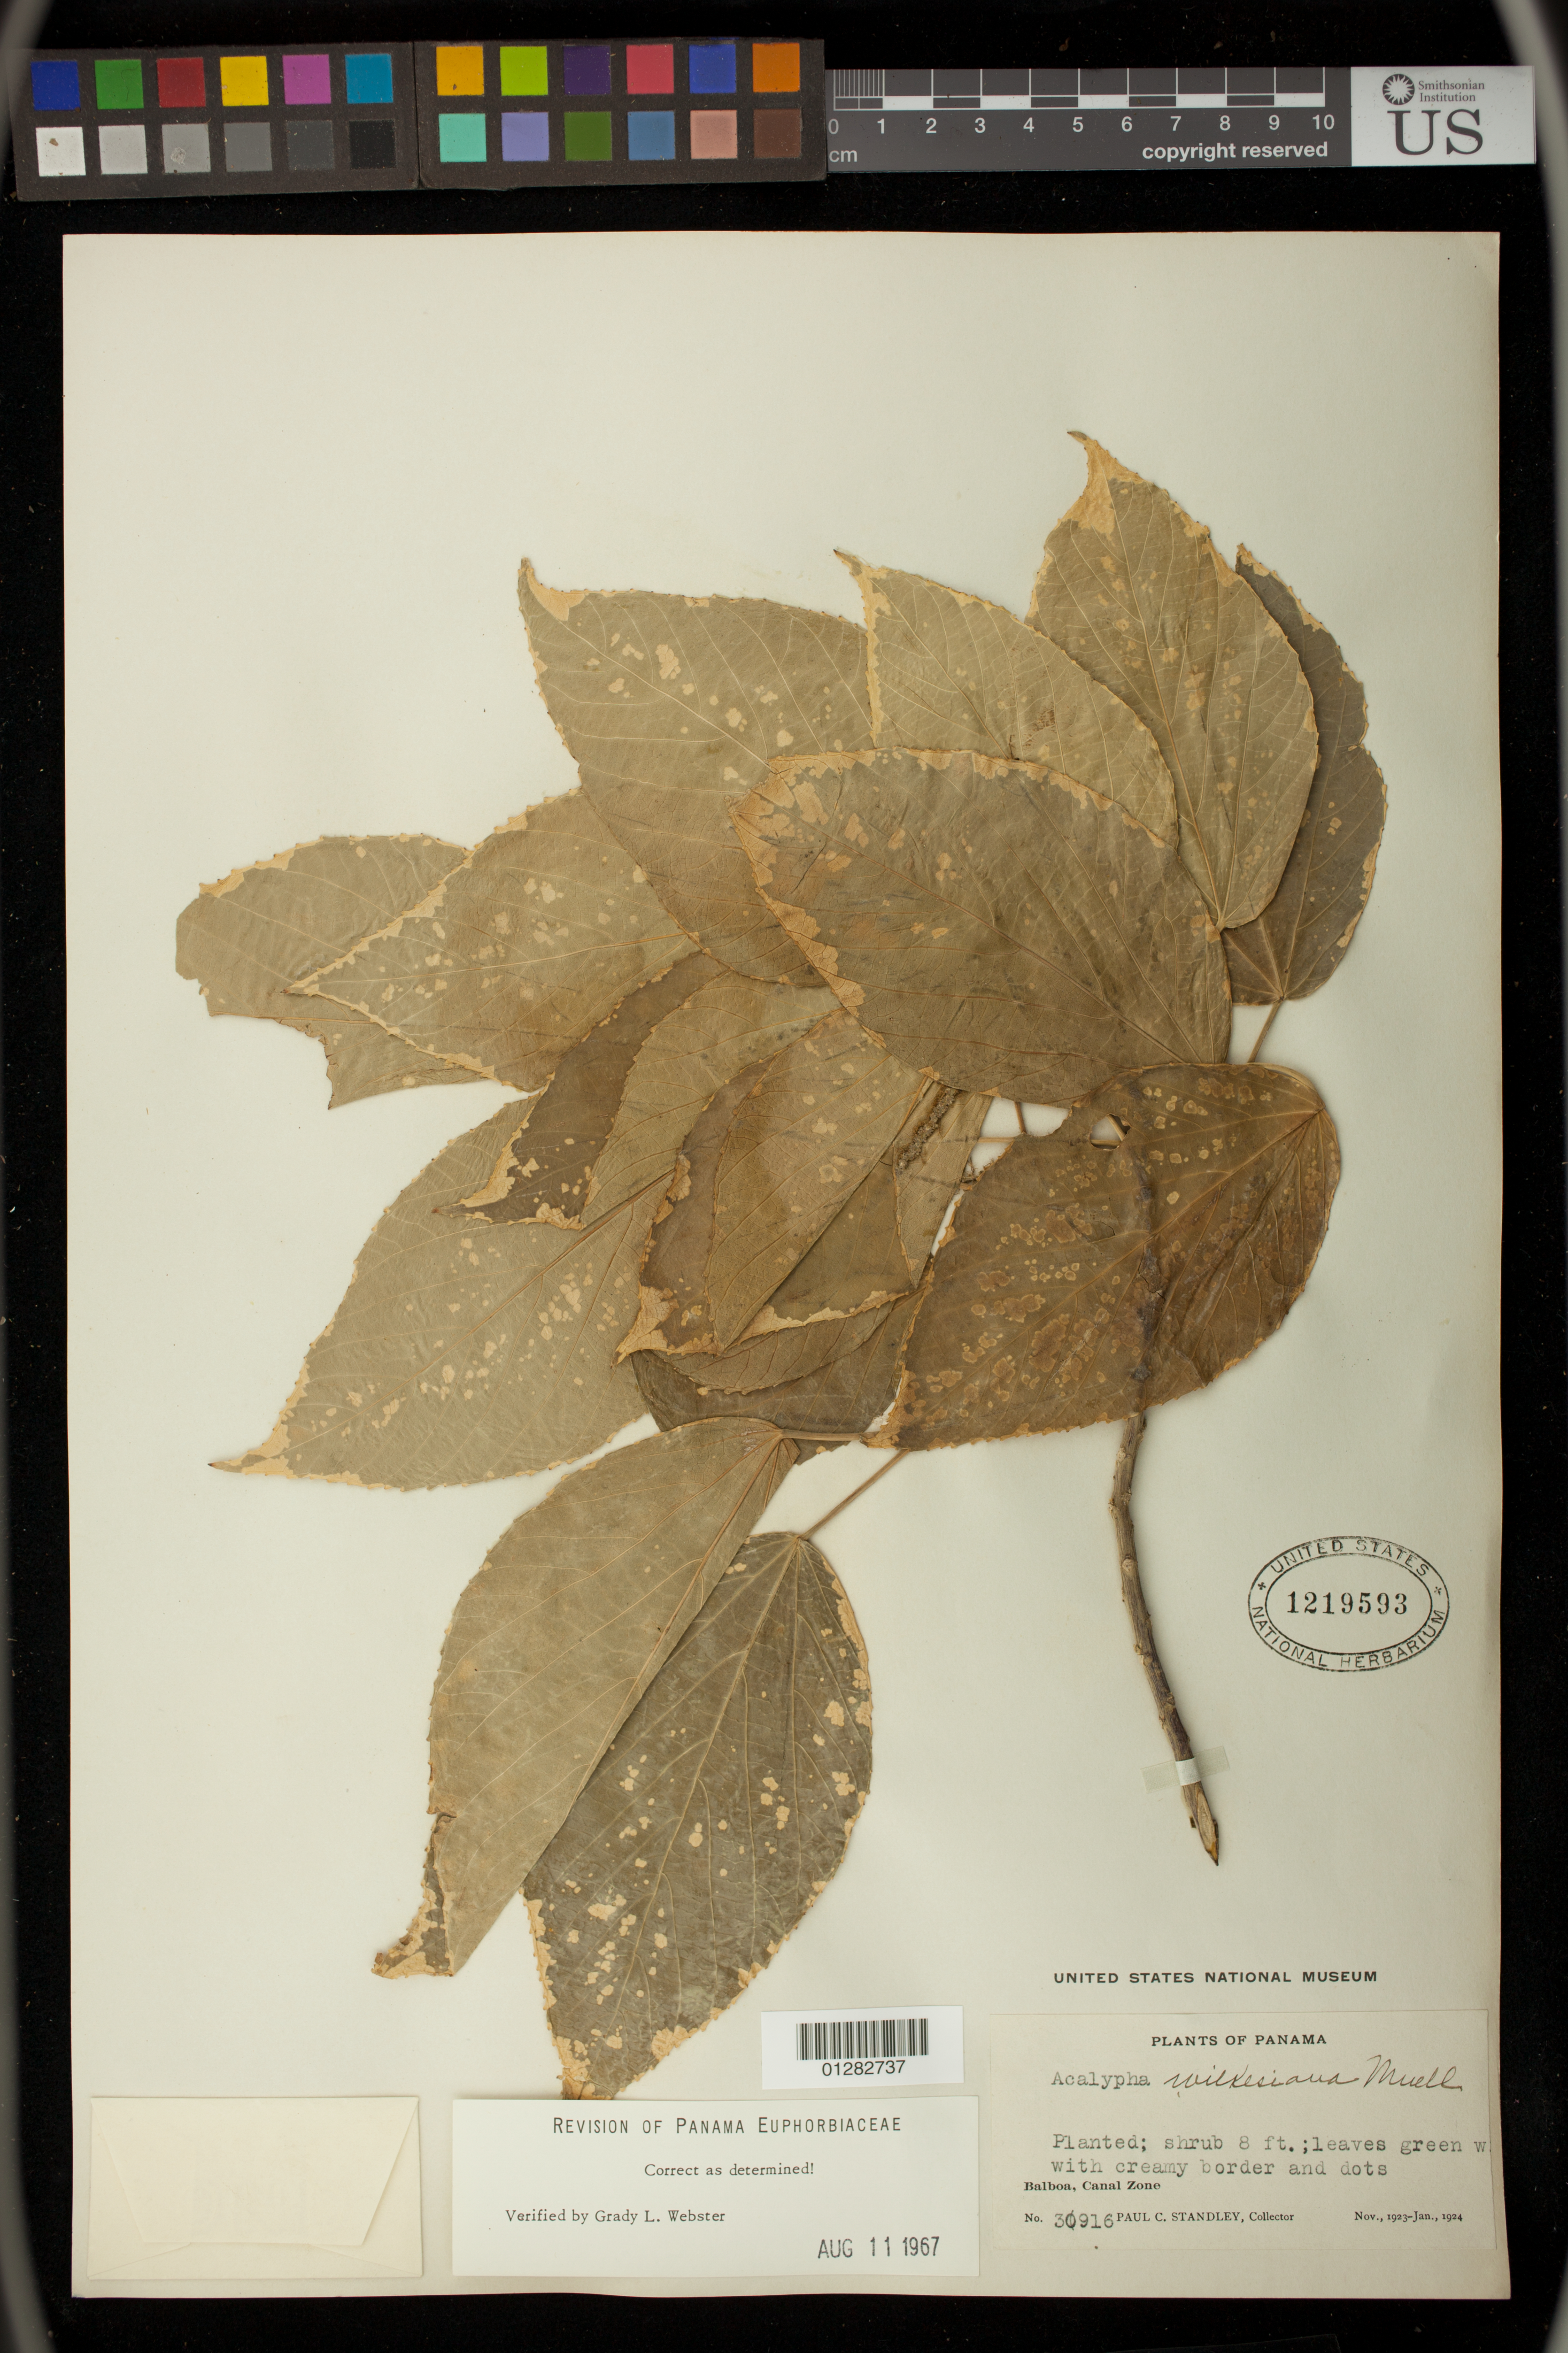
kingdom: Plantae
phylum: Tracheophyta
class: Magnoliopsida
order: Malpighiales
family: Euphorbiaceae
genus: Acalypha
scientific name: Acalypha wilkesiana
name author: Müll. Arg. in DC.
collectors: P. C. Standley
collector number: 30916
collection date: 1923-11/1924-01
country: Panama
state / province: Panamá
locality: Balboa, Canal Zone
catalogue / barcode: US 1219593